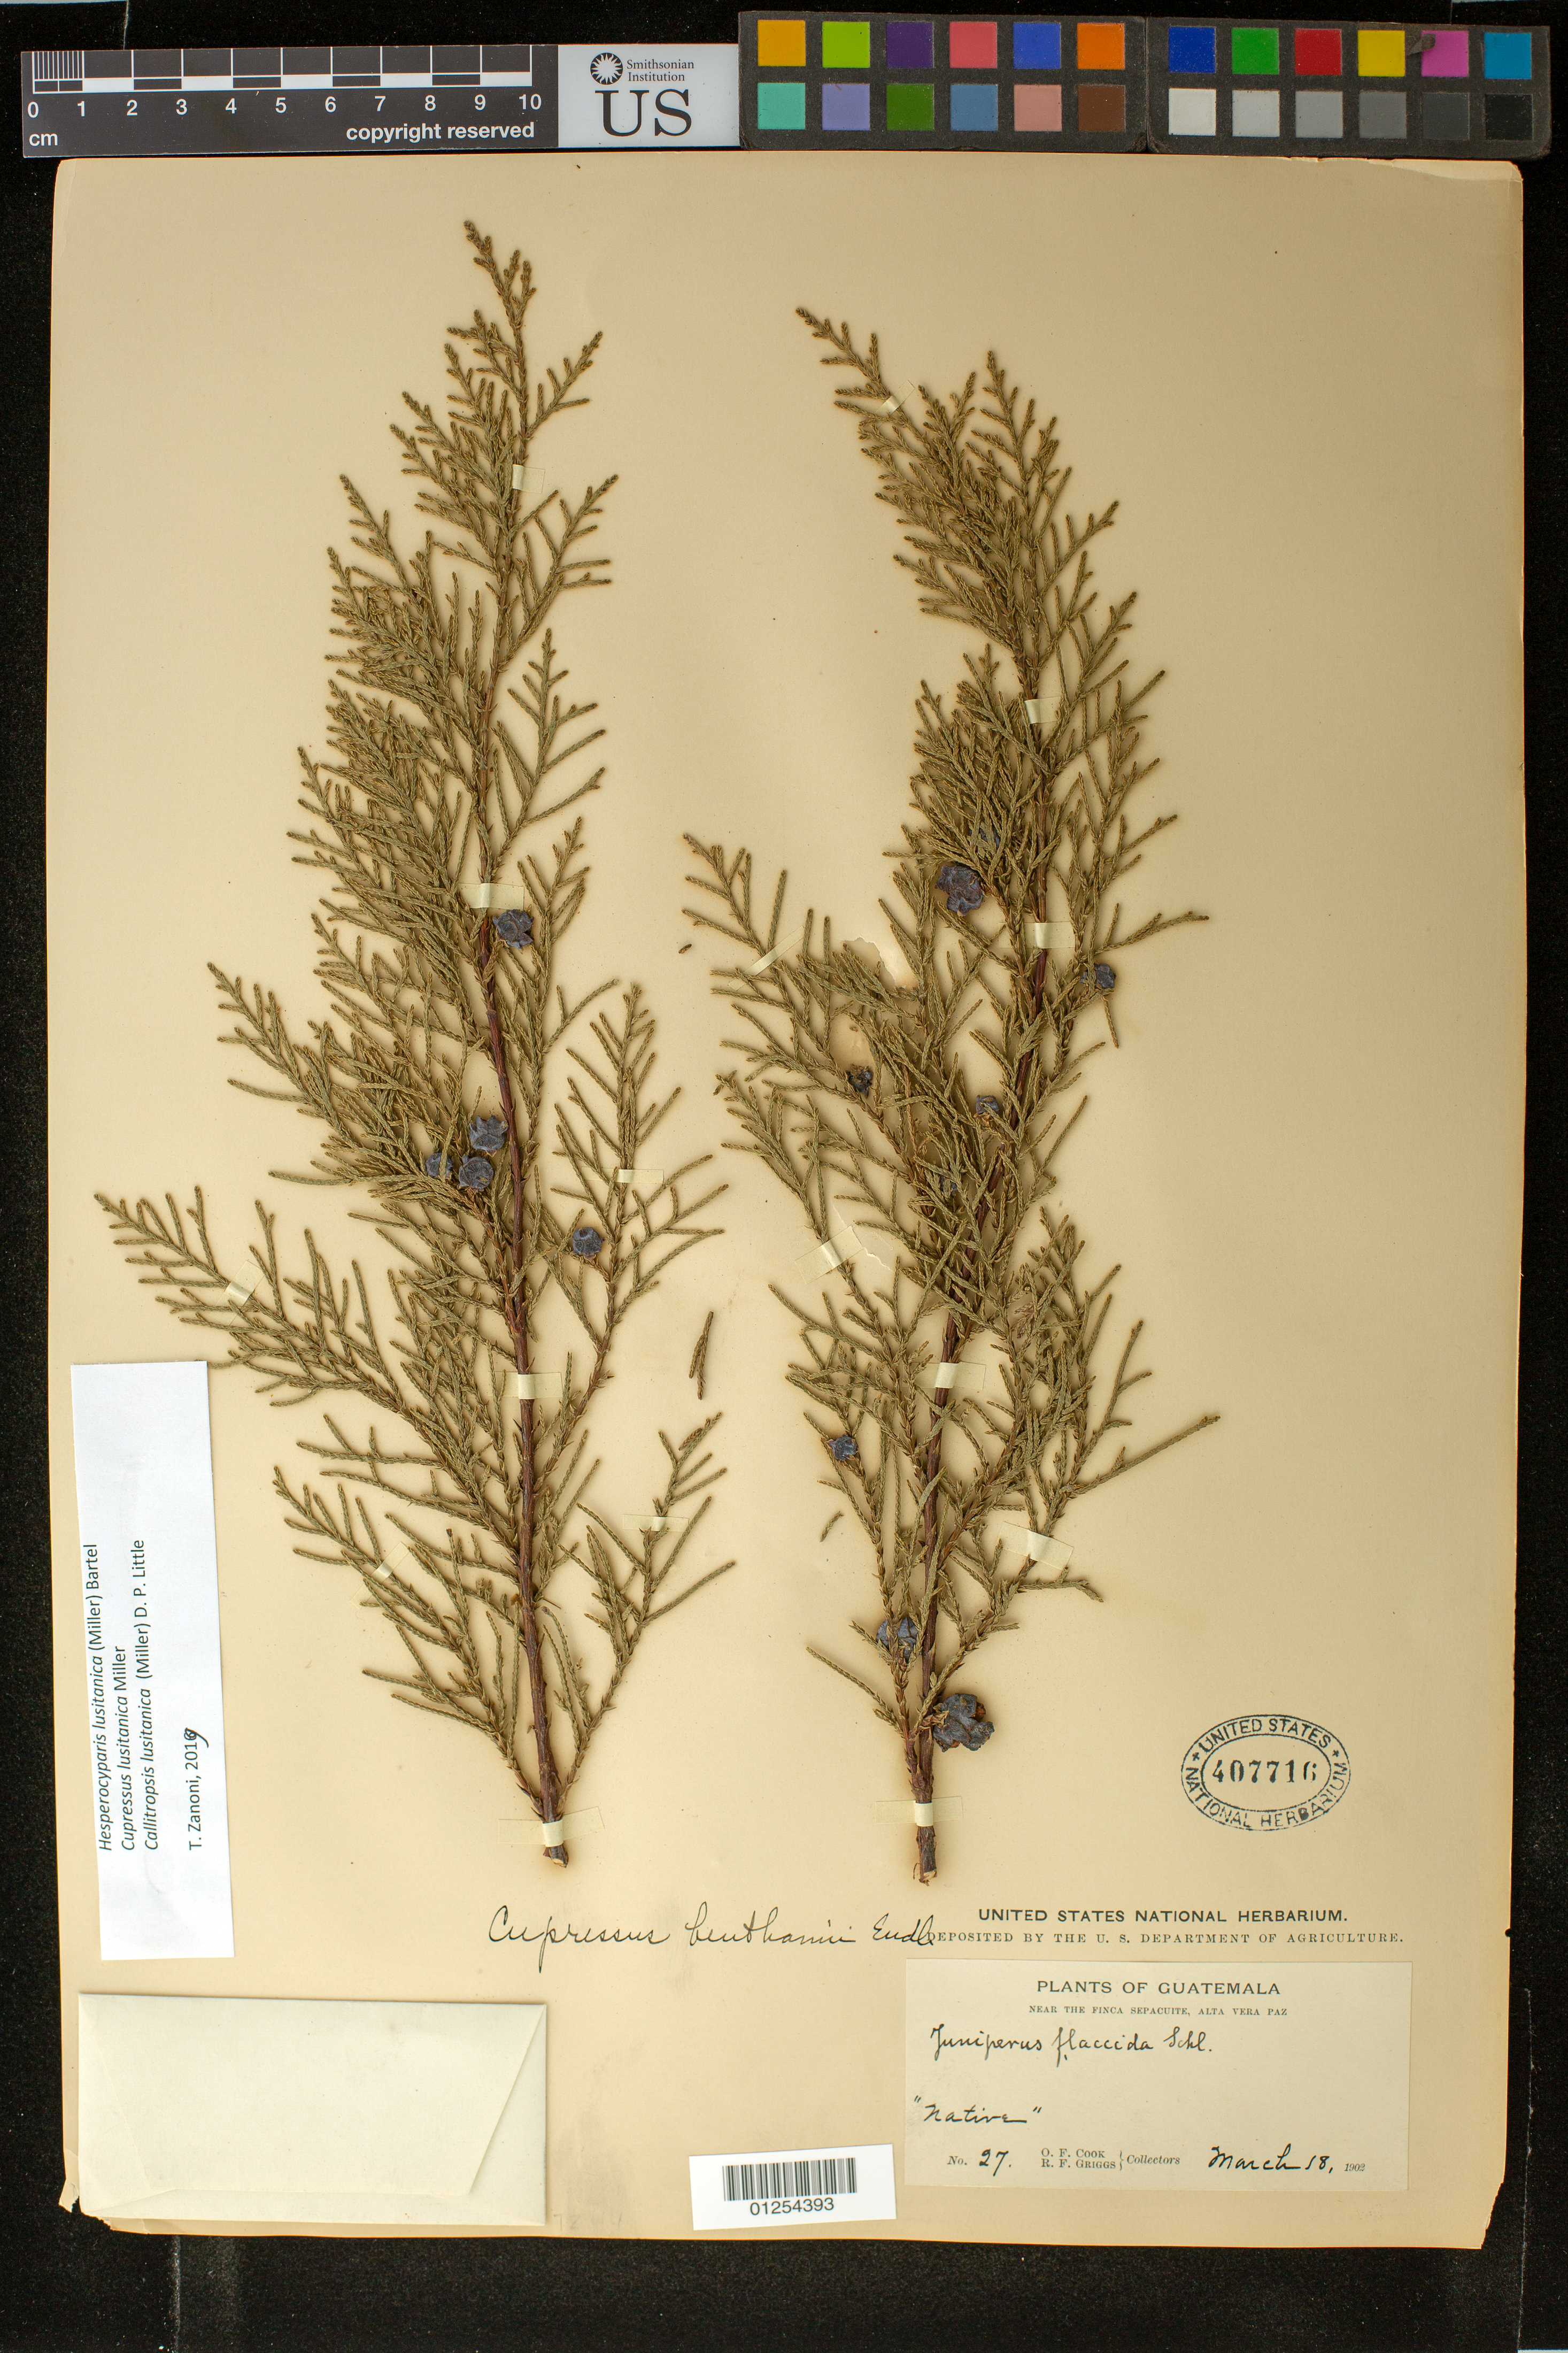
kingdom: Plantae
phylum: Tracheophyta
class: Pinopsida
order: Pinales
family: Cupressaceae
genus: Hesperocyparis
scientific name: Hesperocyparis lusitanica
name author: (Miller) Bartel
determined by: Zanoni, T. A., (NY), New York Botanical Garden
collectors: O. F. Cook & R. F. Griggs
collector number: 27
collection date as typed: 18 Mar 1902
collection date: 1902-03-18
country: Guatemala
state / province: Alta Verapaz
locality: Near the Finca Sepacuite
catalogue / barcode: US 407716